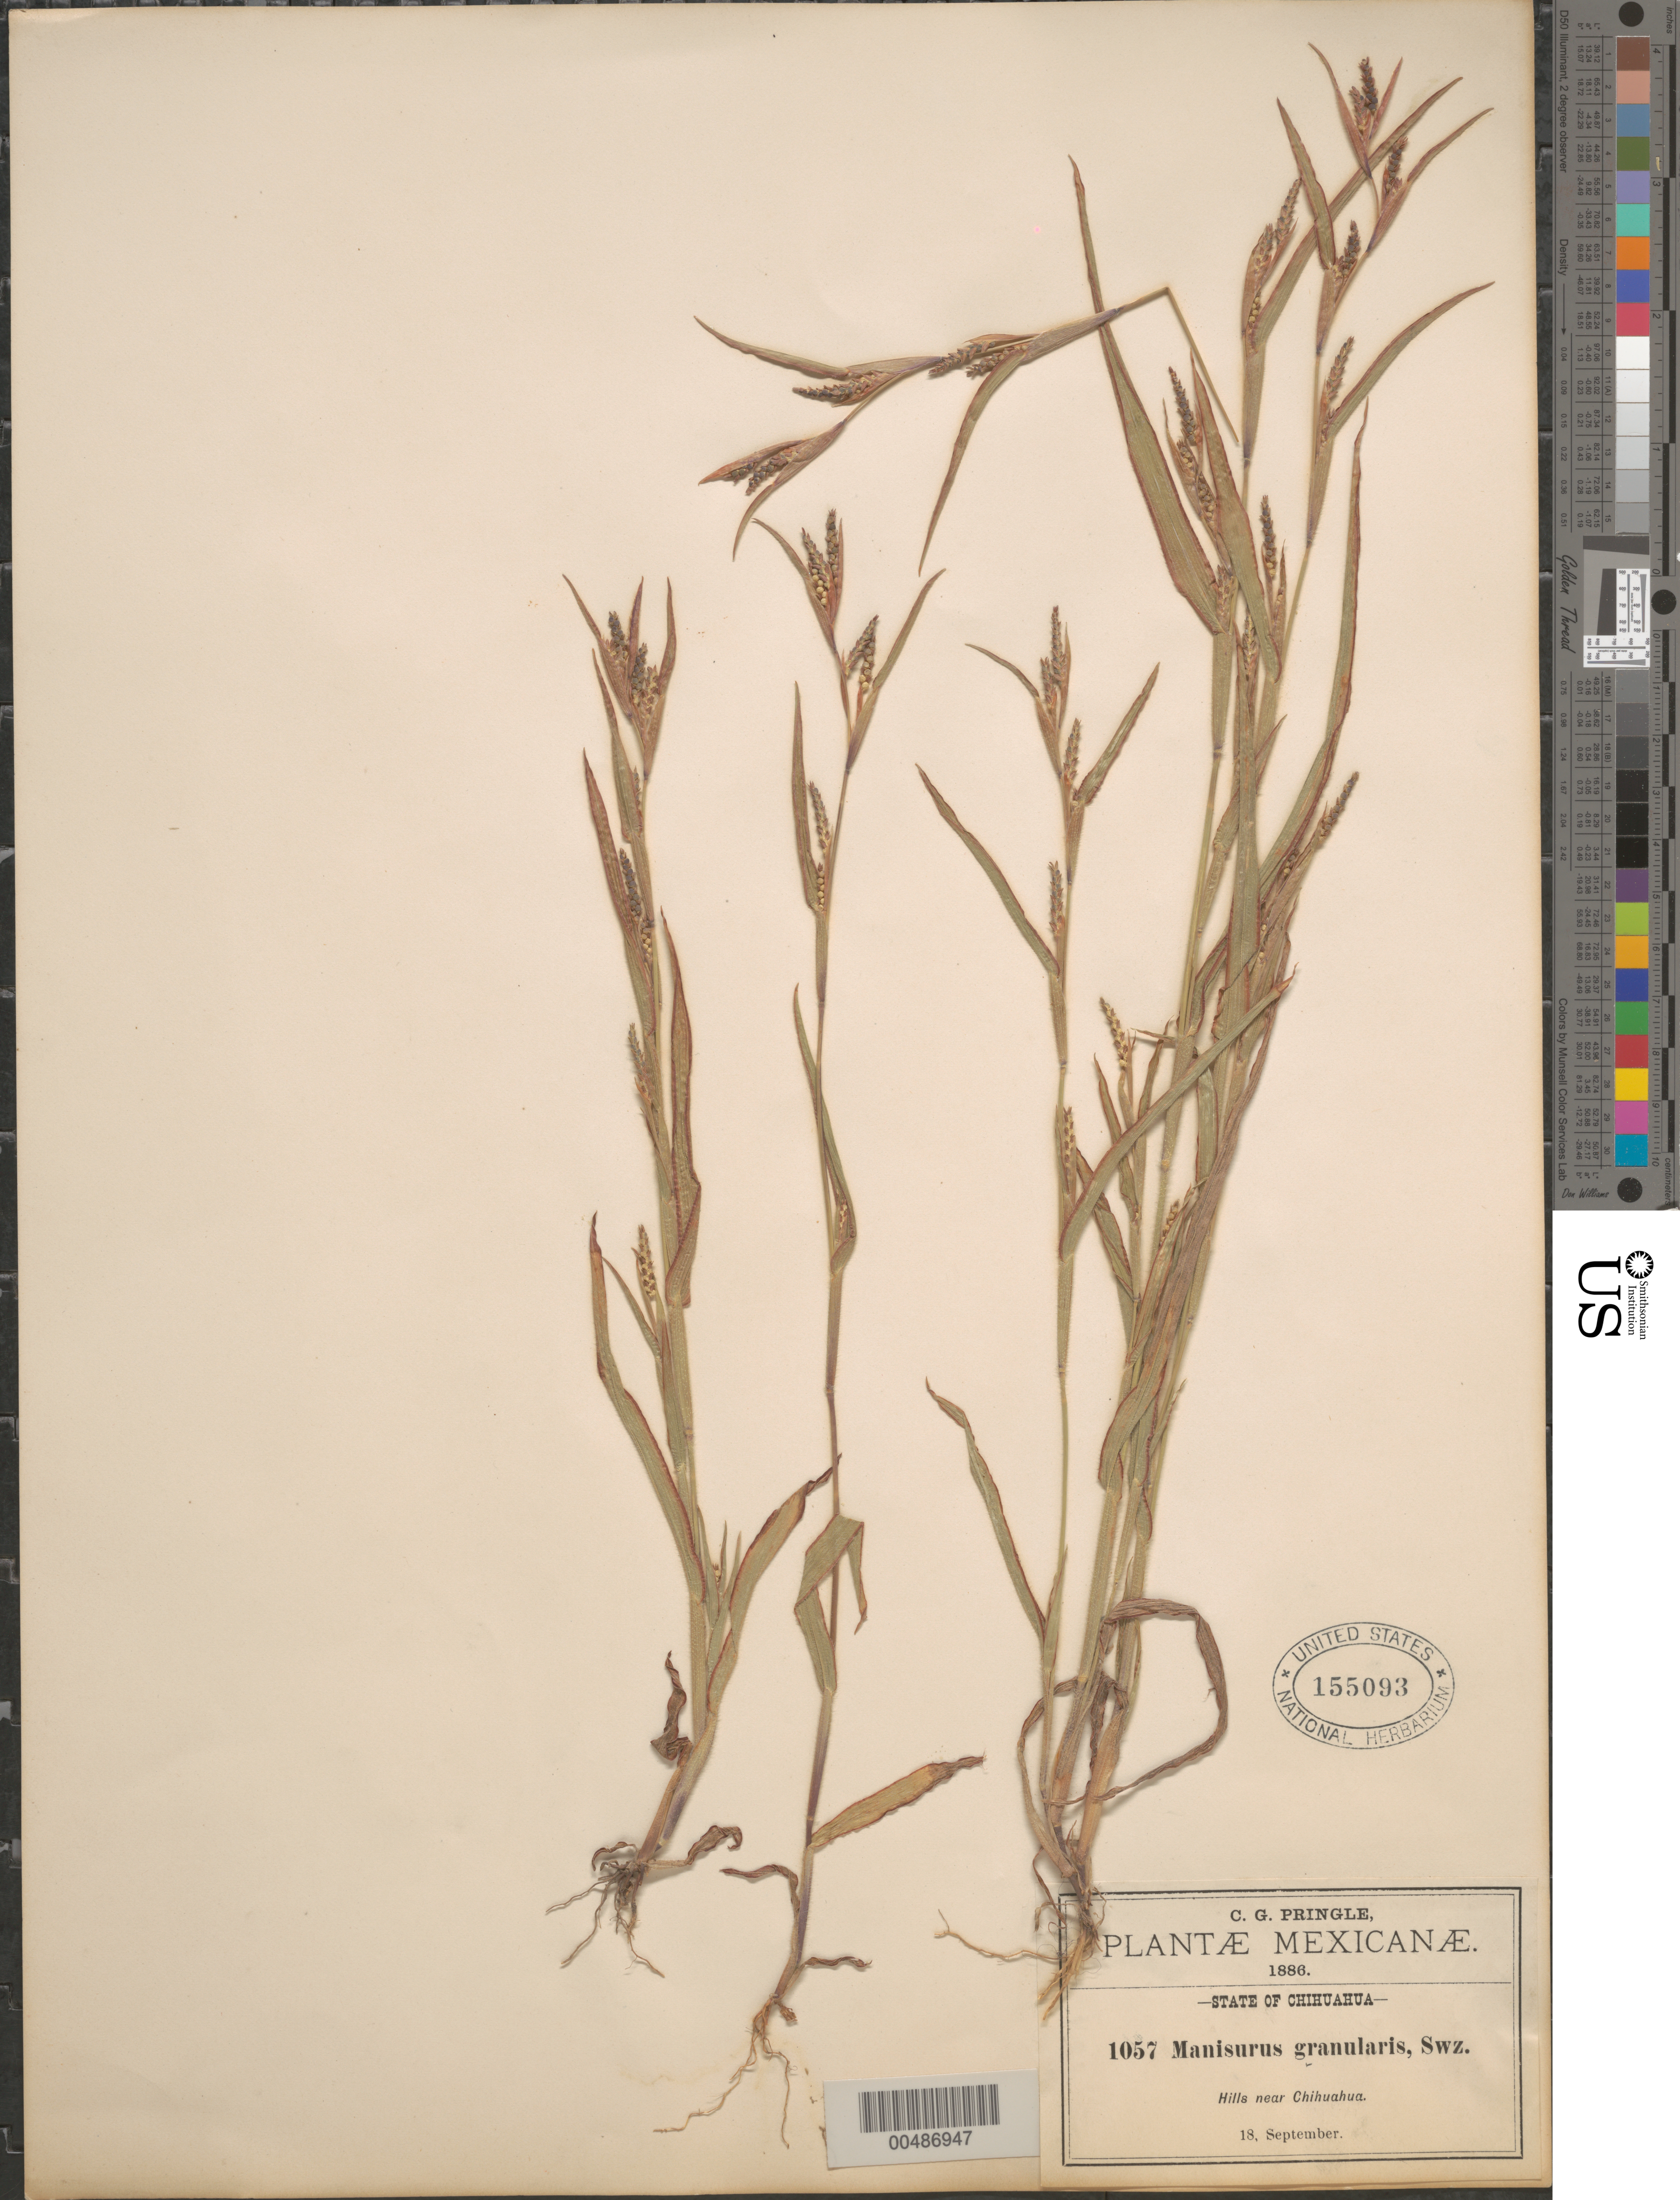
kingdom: Plantae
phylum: Tracheophyta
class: Liliopsida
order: Poales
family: Poaceae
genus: Hackelochloa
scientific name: Hackelochloa granularis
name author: (L.) Kuntze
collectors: C. G. Pringle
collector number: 1057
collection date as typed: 18 Sep 1886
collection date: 1886-09-18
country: Mexico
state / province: Chihuahua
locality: Hills near Chihuahua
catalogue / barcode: US 155093